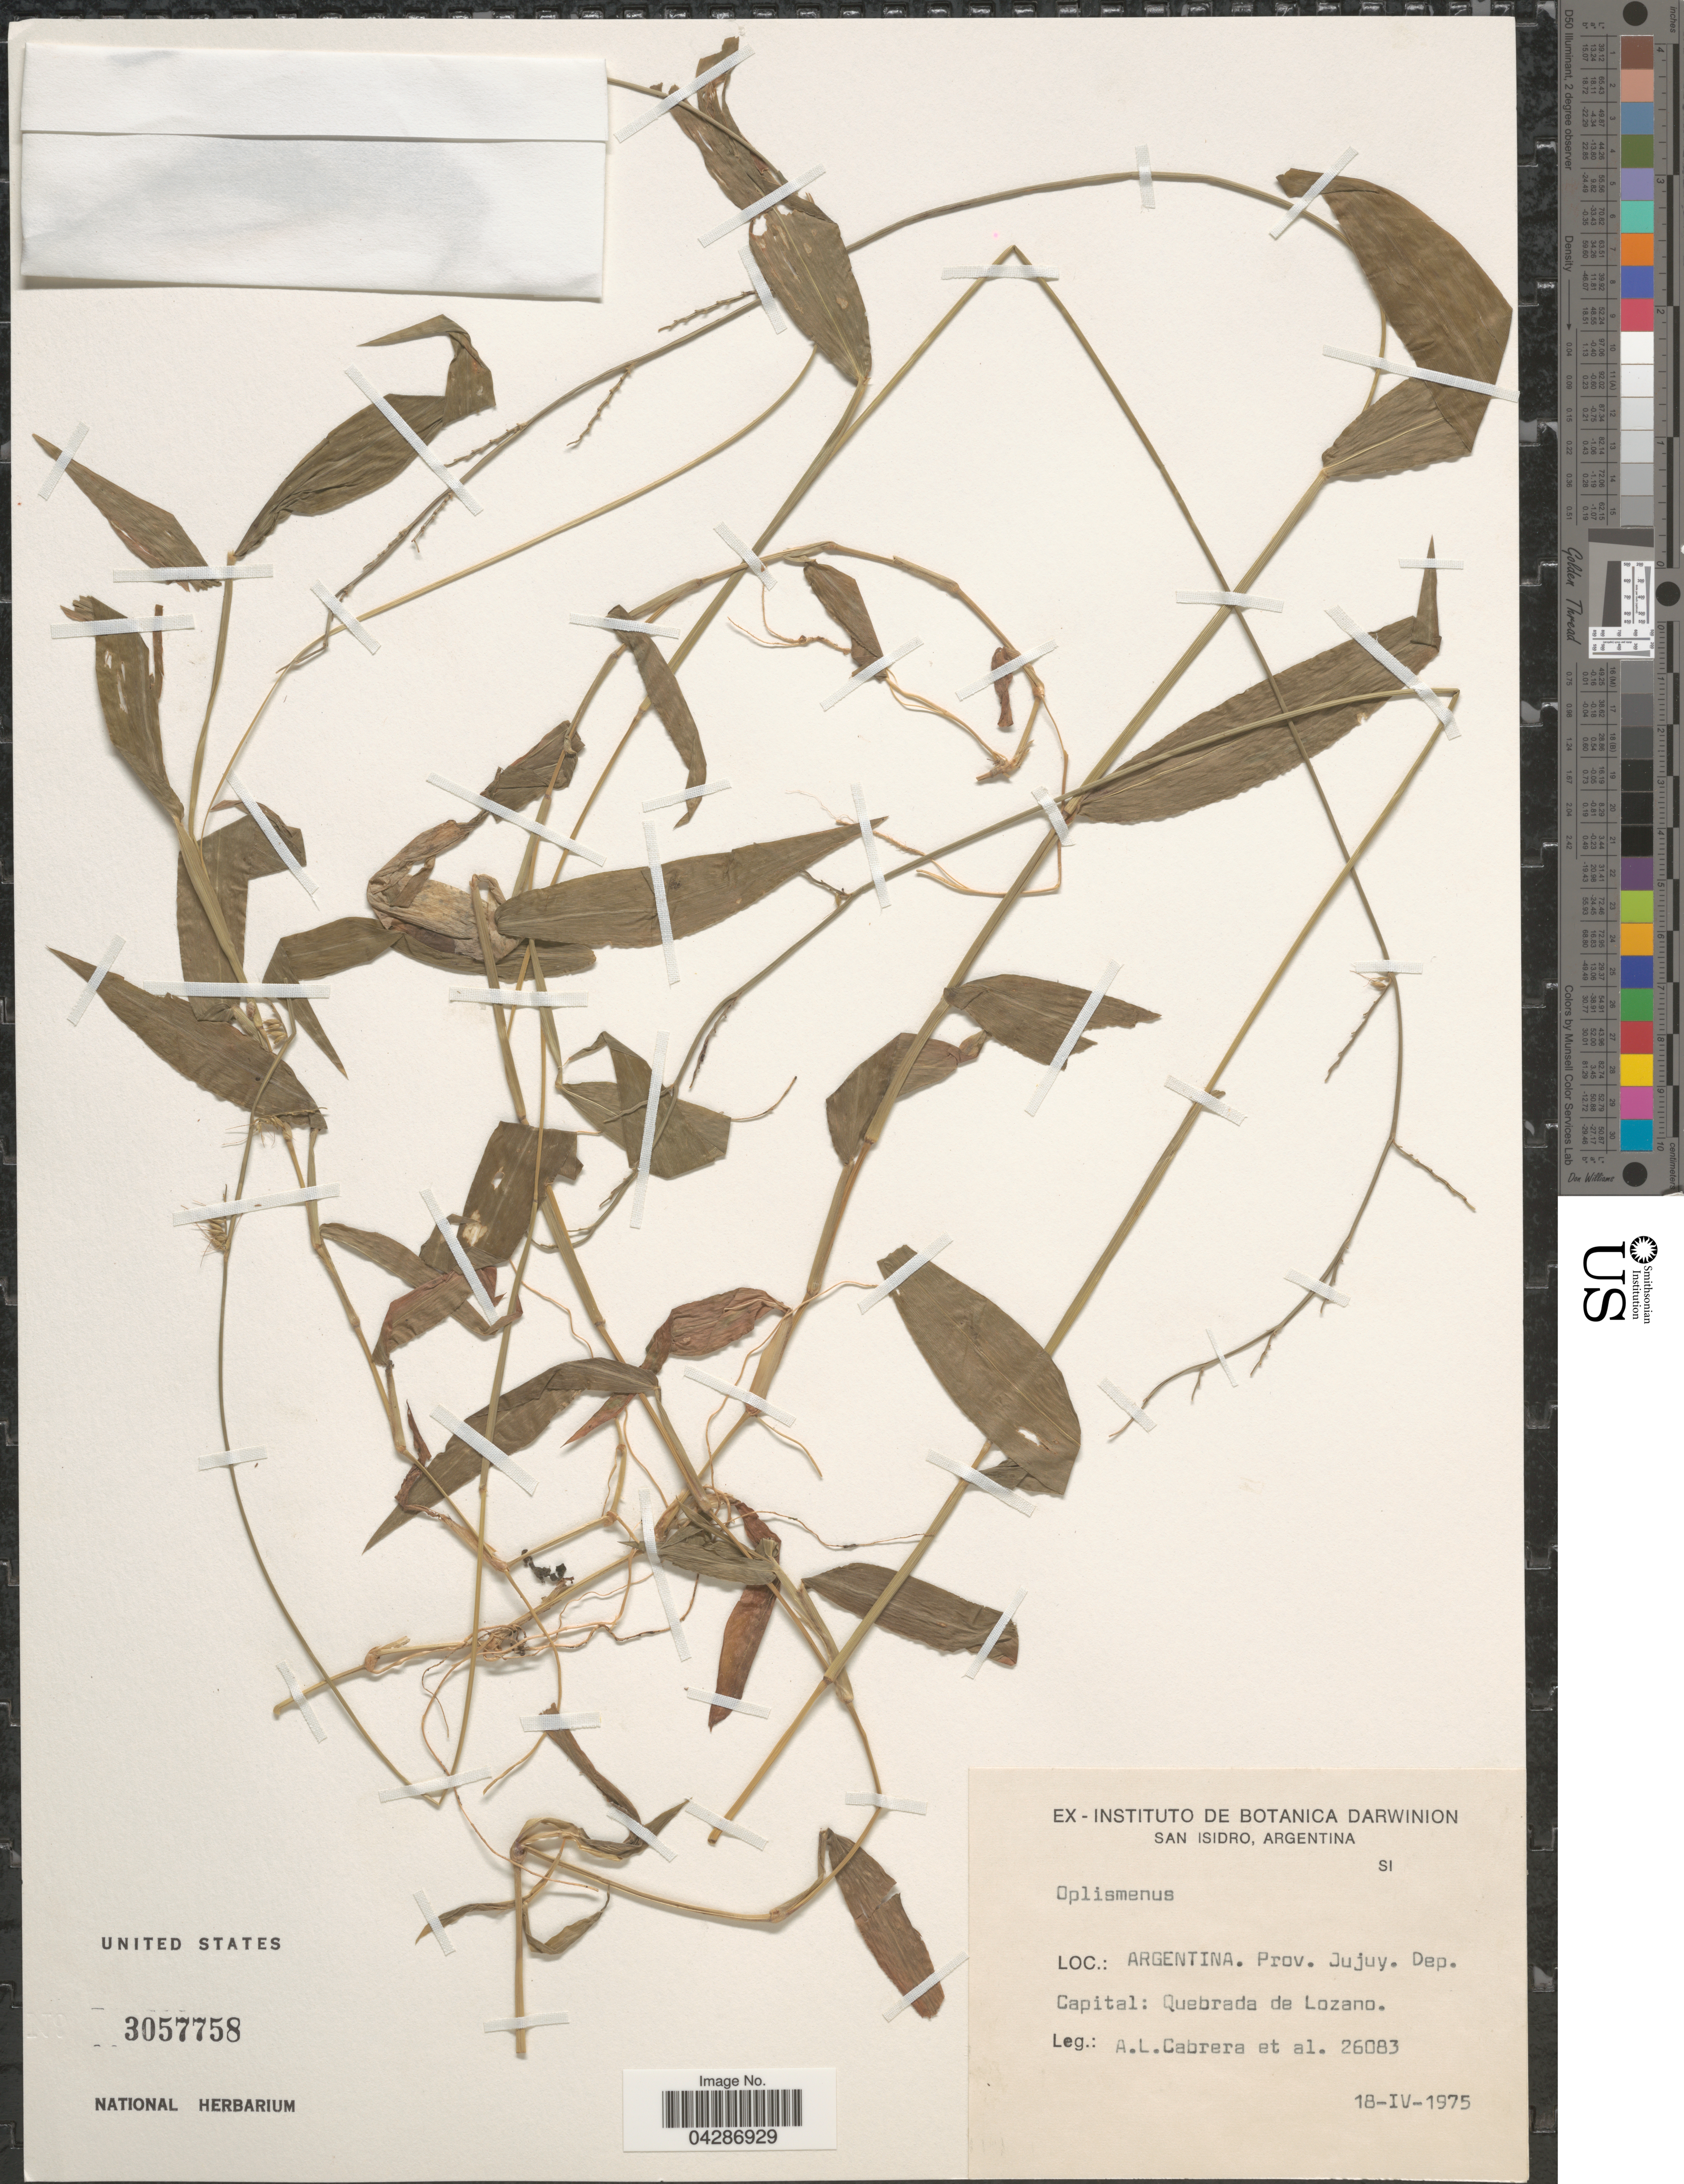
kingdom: Plantae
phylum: Tracheophyta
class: Liliopsida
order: Poales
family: Poaceae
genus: Oplismenus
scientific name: Oplismenus sp.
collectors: A. L. Cabrera & et al.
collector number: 26083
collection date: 1975-04-18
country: Argentina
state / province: Jujuy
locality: San Isidro. Prov. Jujuy. Dep. Capital: Quebrada de Lozana.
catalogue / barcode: US 3057758